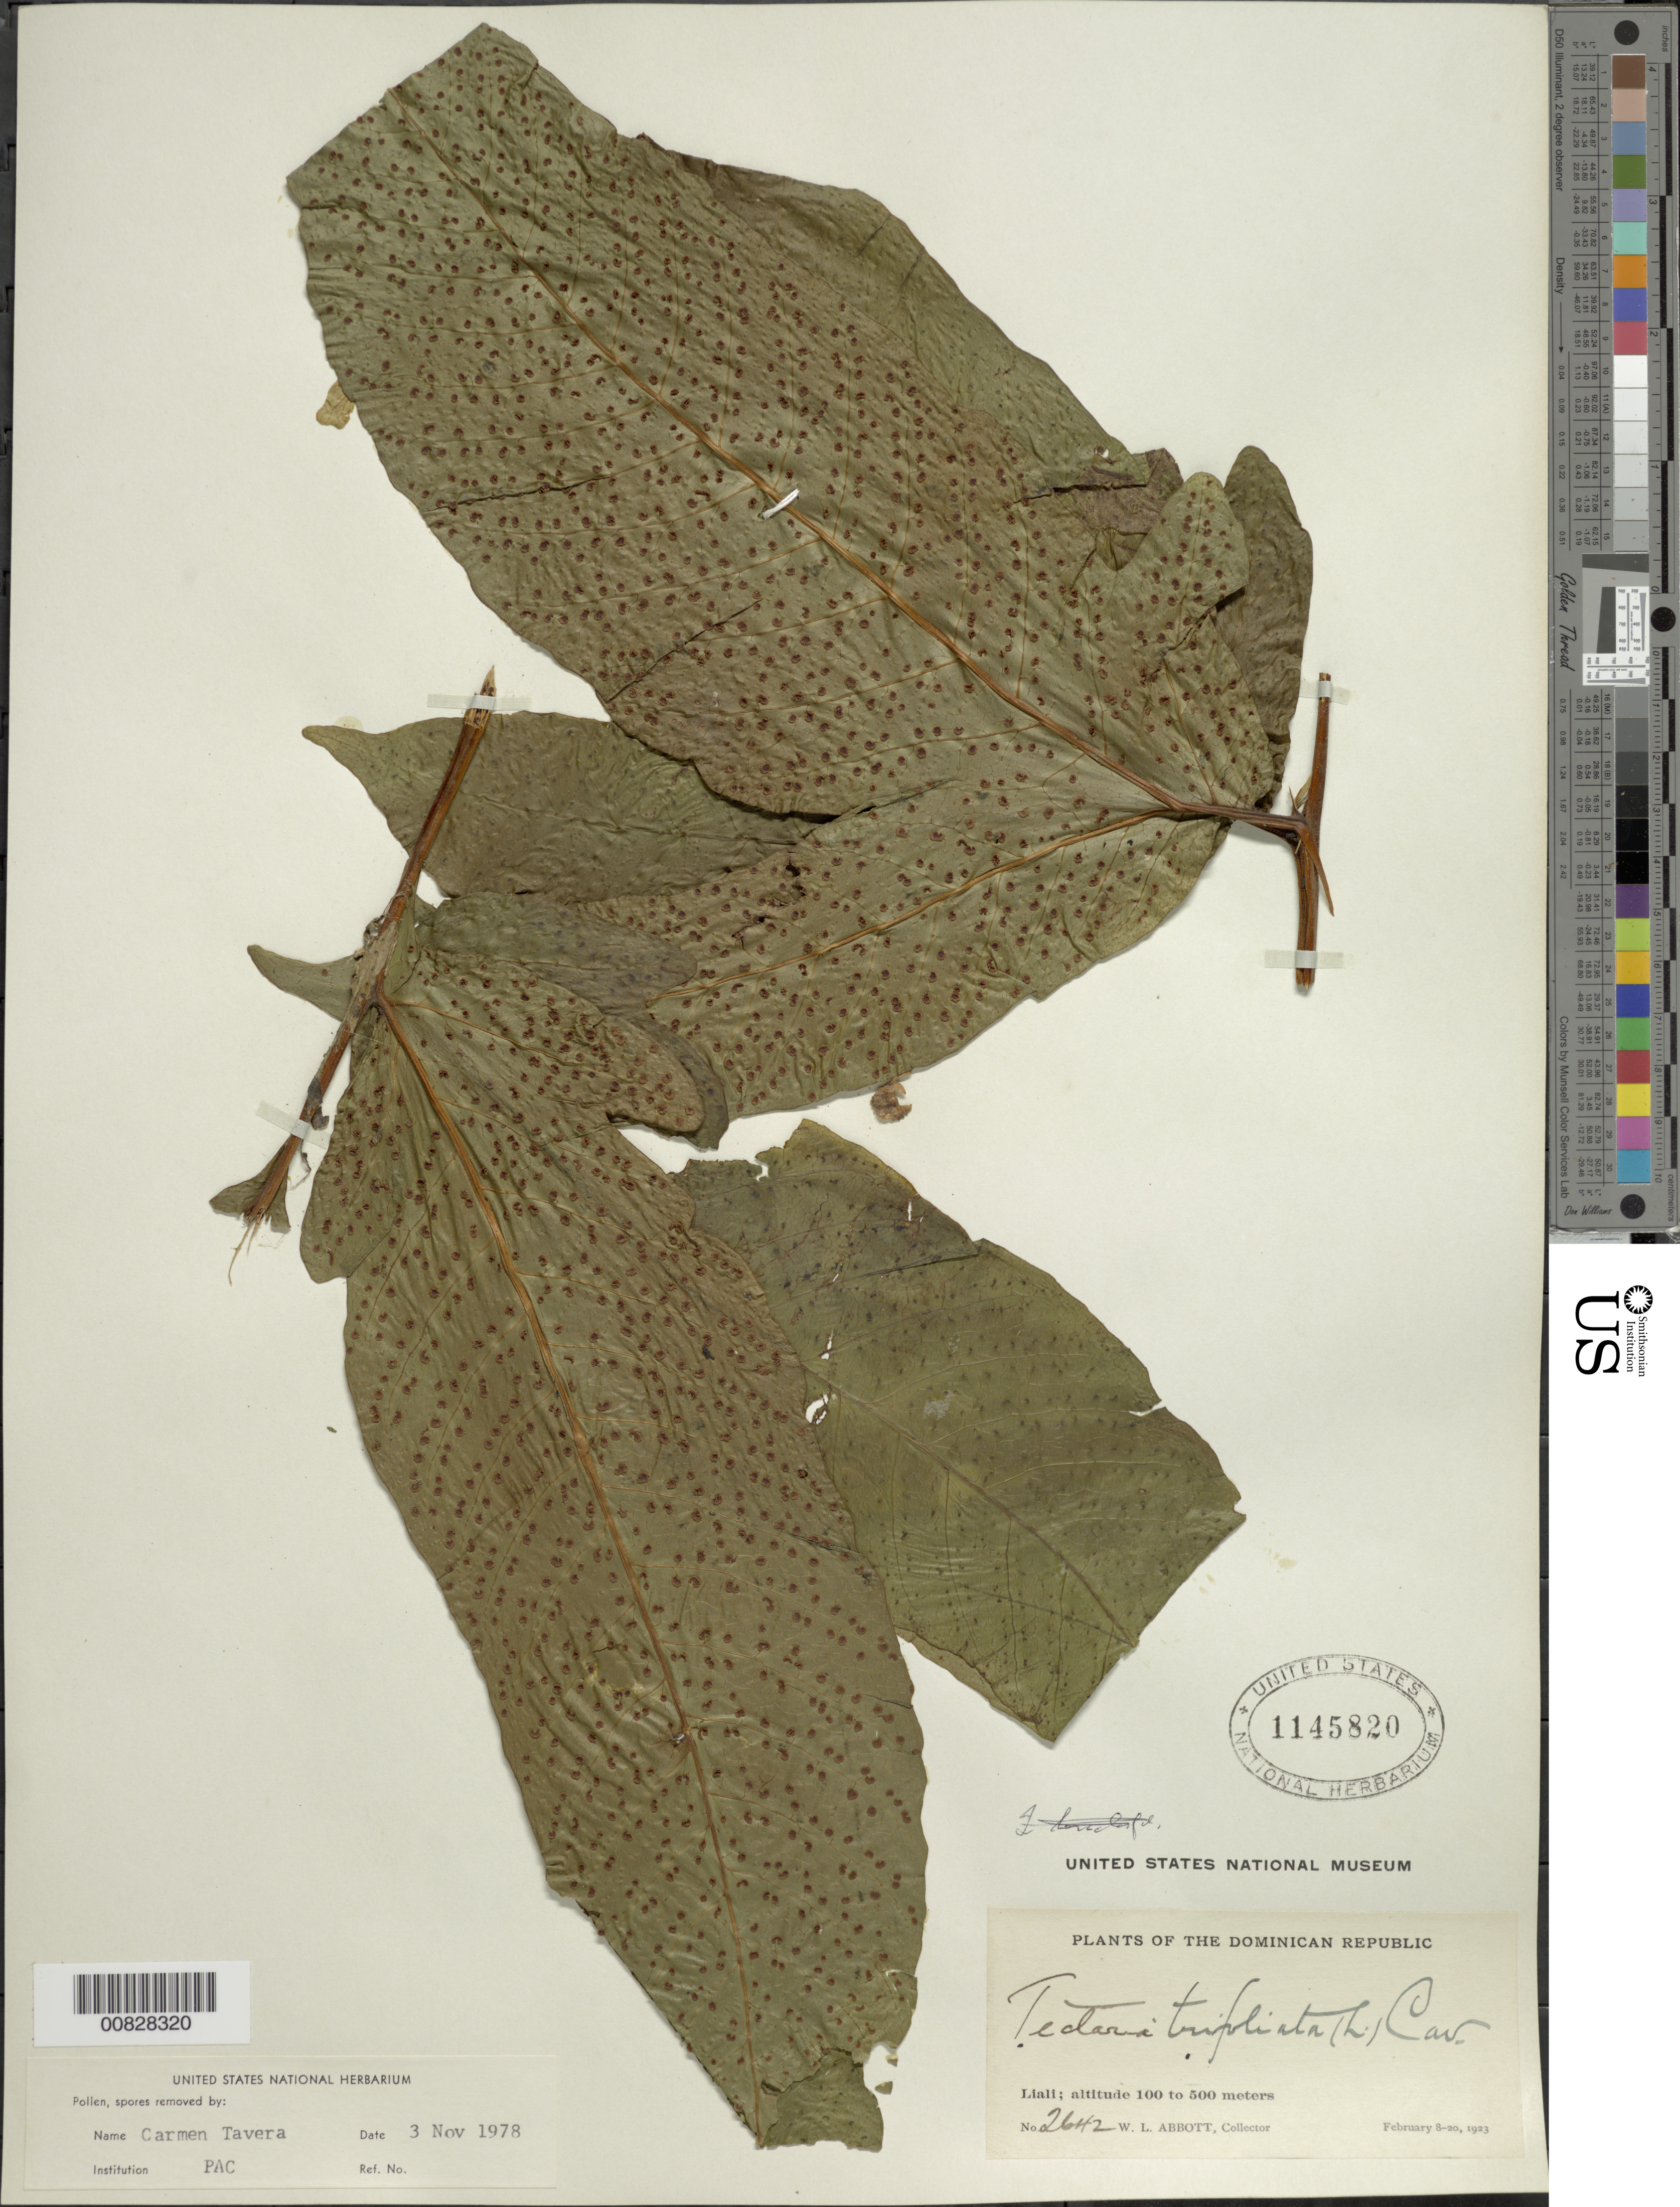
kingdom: Plantae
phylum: Tracheophyta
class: Polypodiopsida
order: Polypodiales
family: Tectariaceae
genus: Tectaria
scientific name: Tectaria trifoliata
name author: (L.) Cav.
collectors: W. L. Abbott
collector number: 2642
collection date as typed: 08 Feb 1923 to 20 Feb 1923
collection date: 1923-02-08/1923-02-20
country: Dominican Republic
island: Hispaniola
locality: Liali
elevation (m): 100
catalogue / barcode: US 1145820